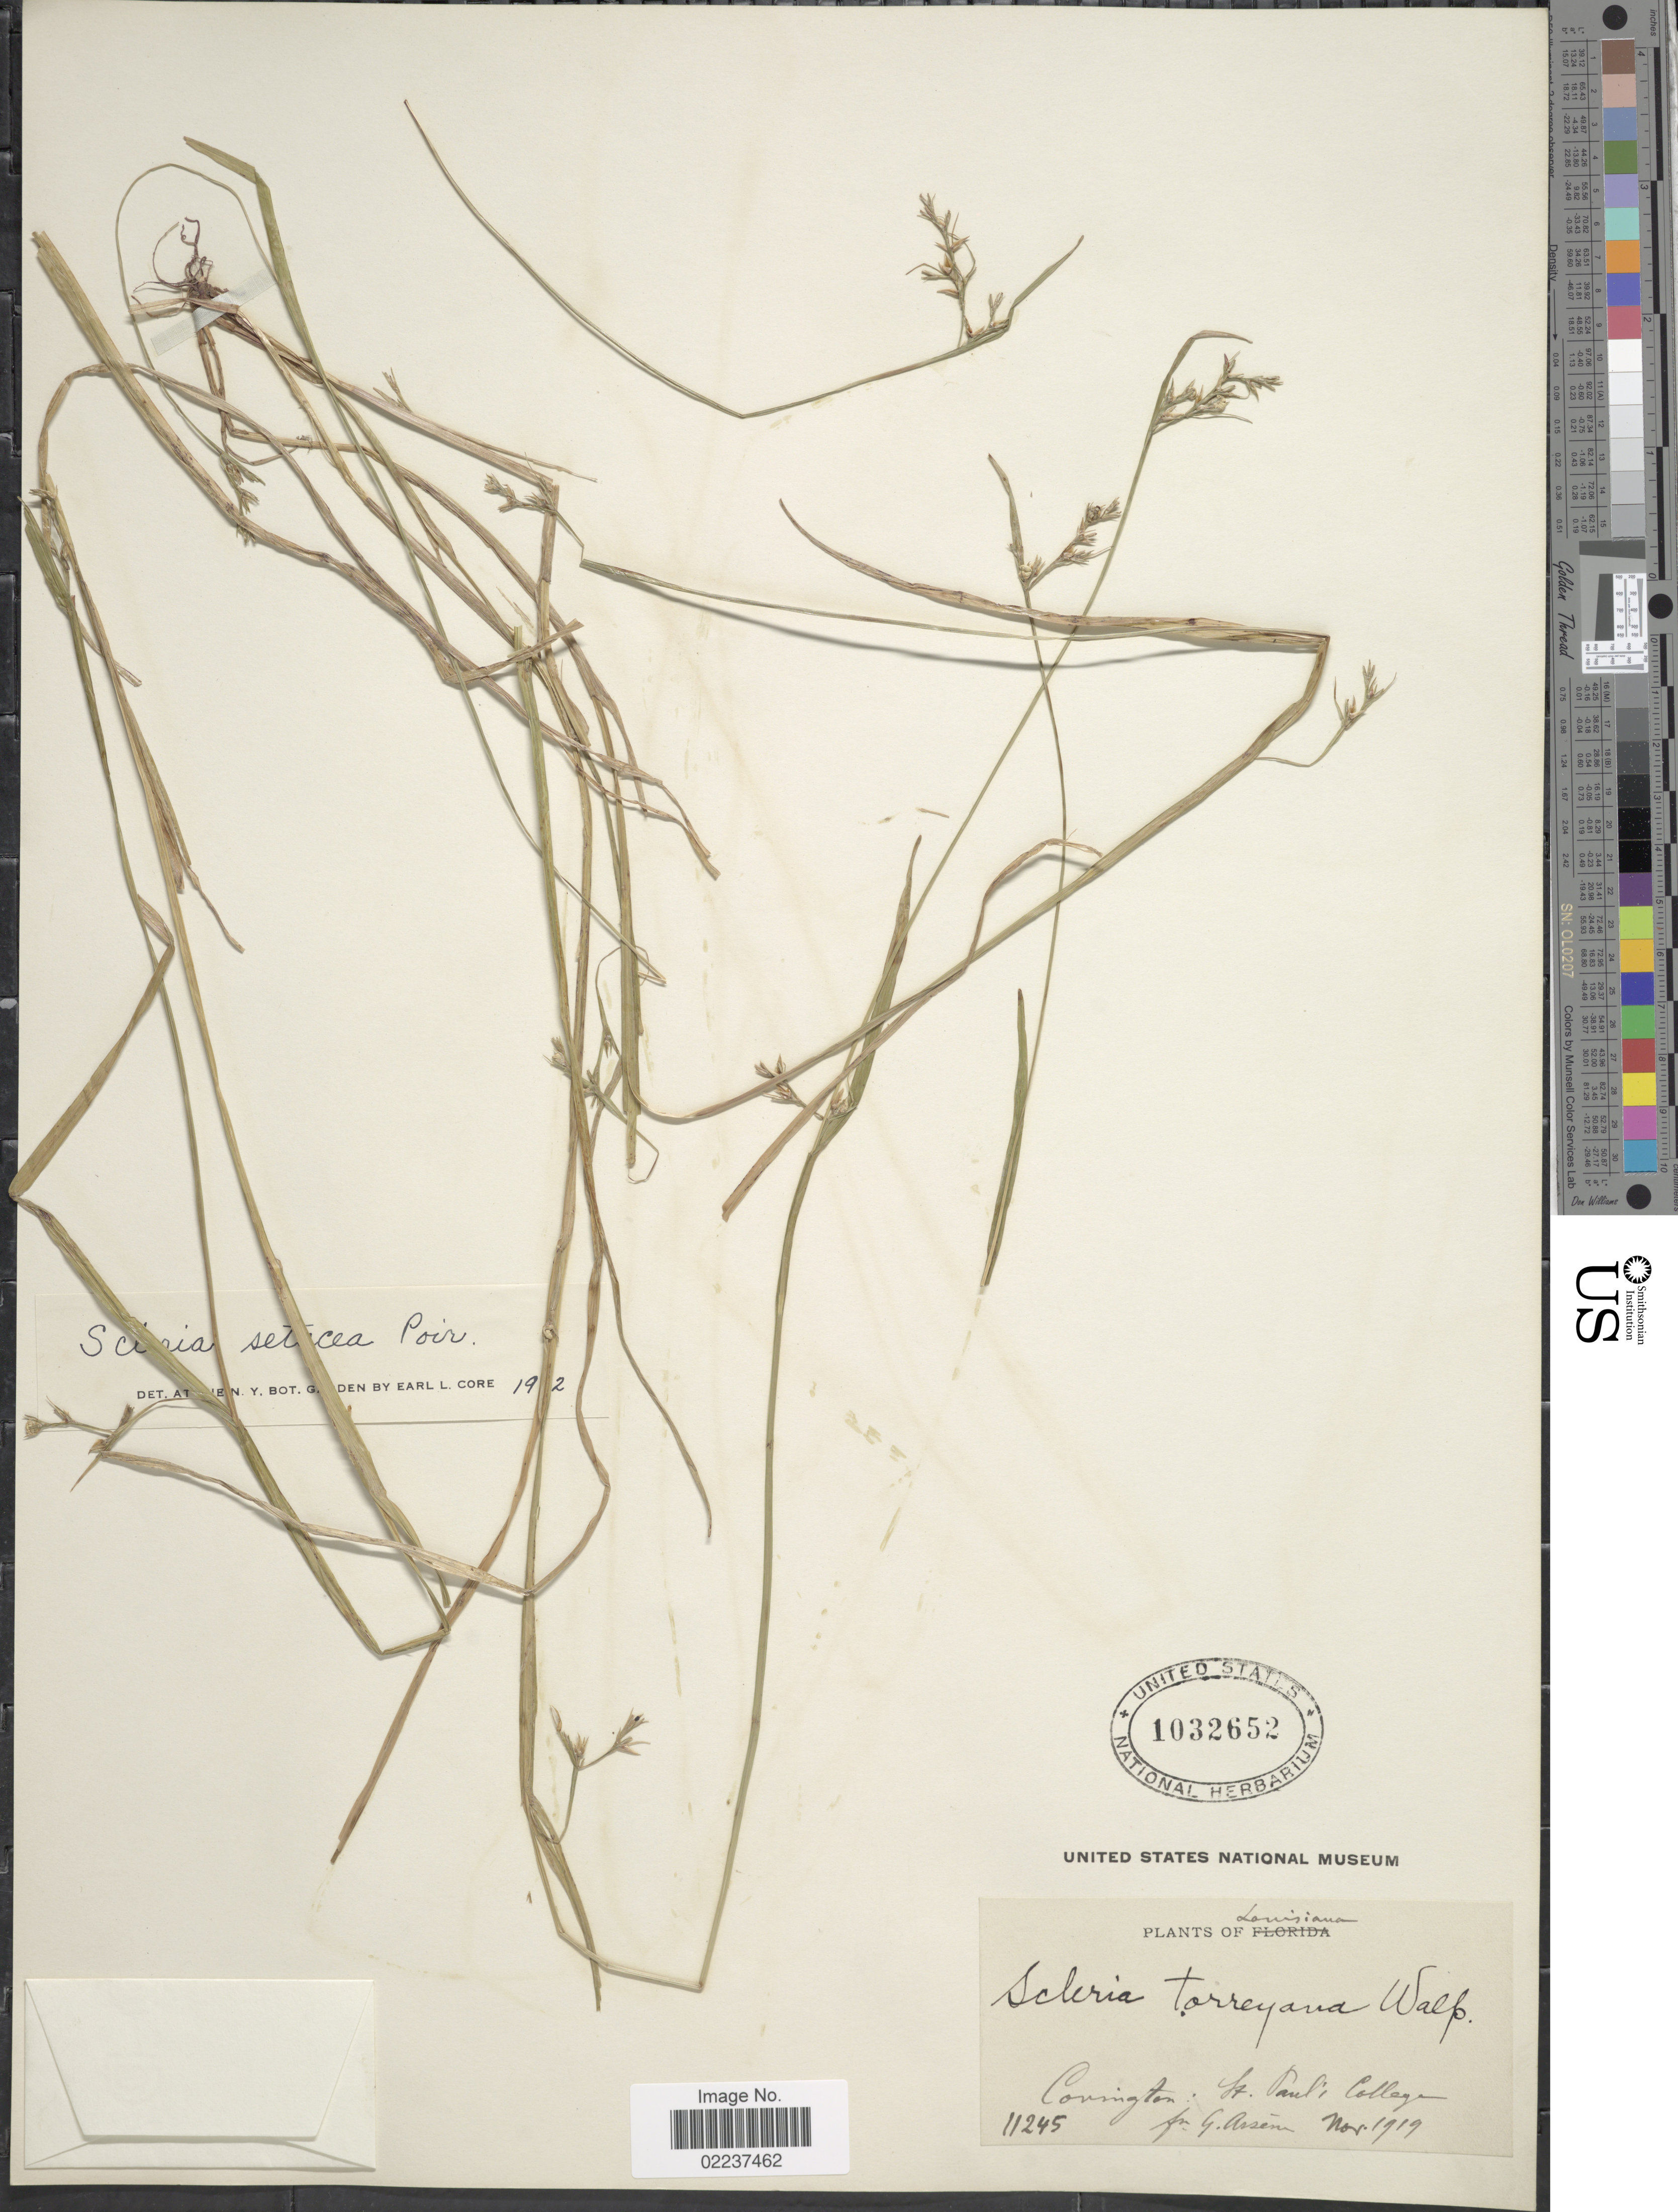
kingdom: Plantae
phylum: Tracheophyta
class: Liliopsida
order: Poales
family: Cyperaceae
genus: Scleria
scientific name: Scleria muehlenbergii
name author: Steud.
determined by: Strong, Mark T., (BOT), Smithsonian Institution - National Museum of Natural History (UNITED STATES)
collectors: Bro. G. Arsène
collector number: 11245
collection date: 1919-11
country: United States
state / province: Louisiana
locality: Covington, St. Paul's College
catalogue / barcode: US 1032652